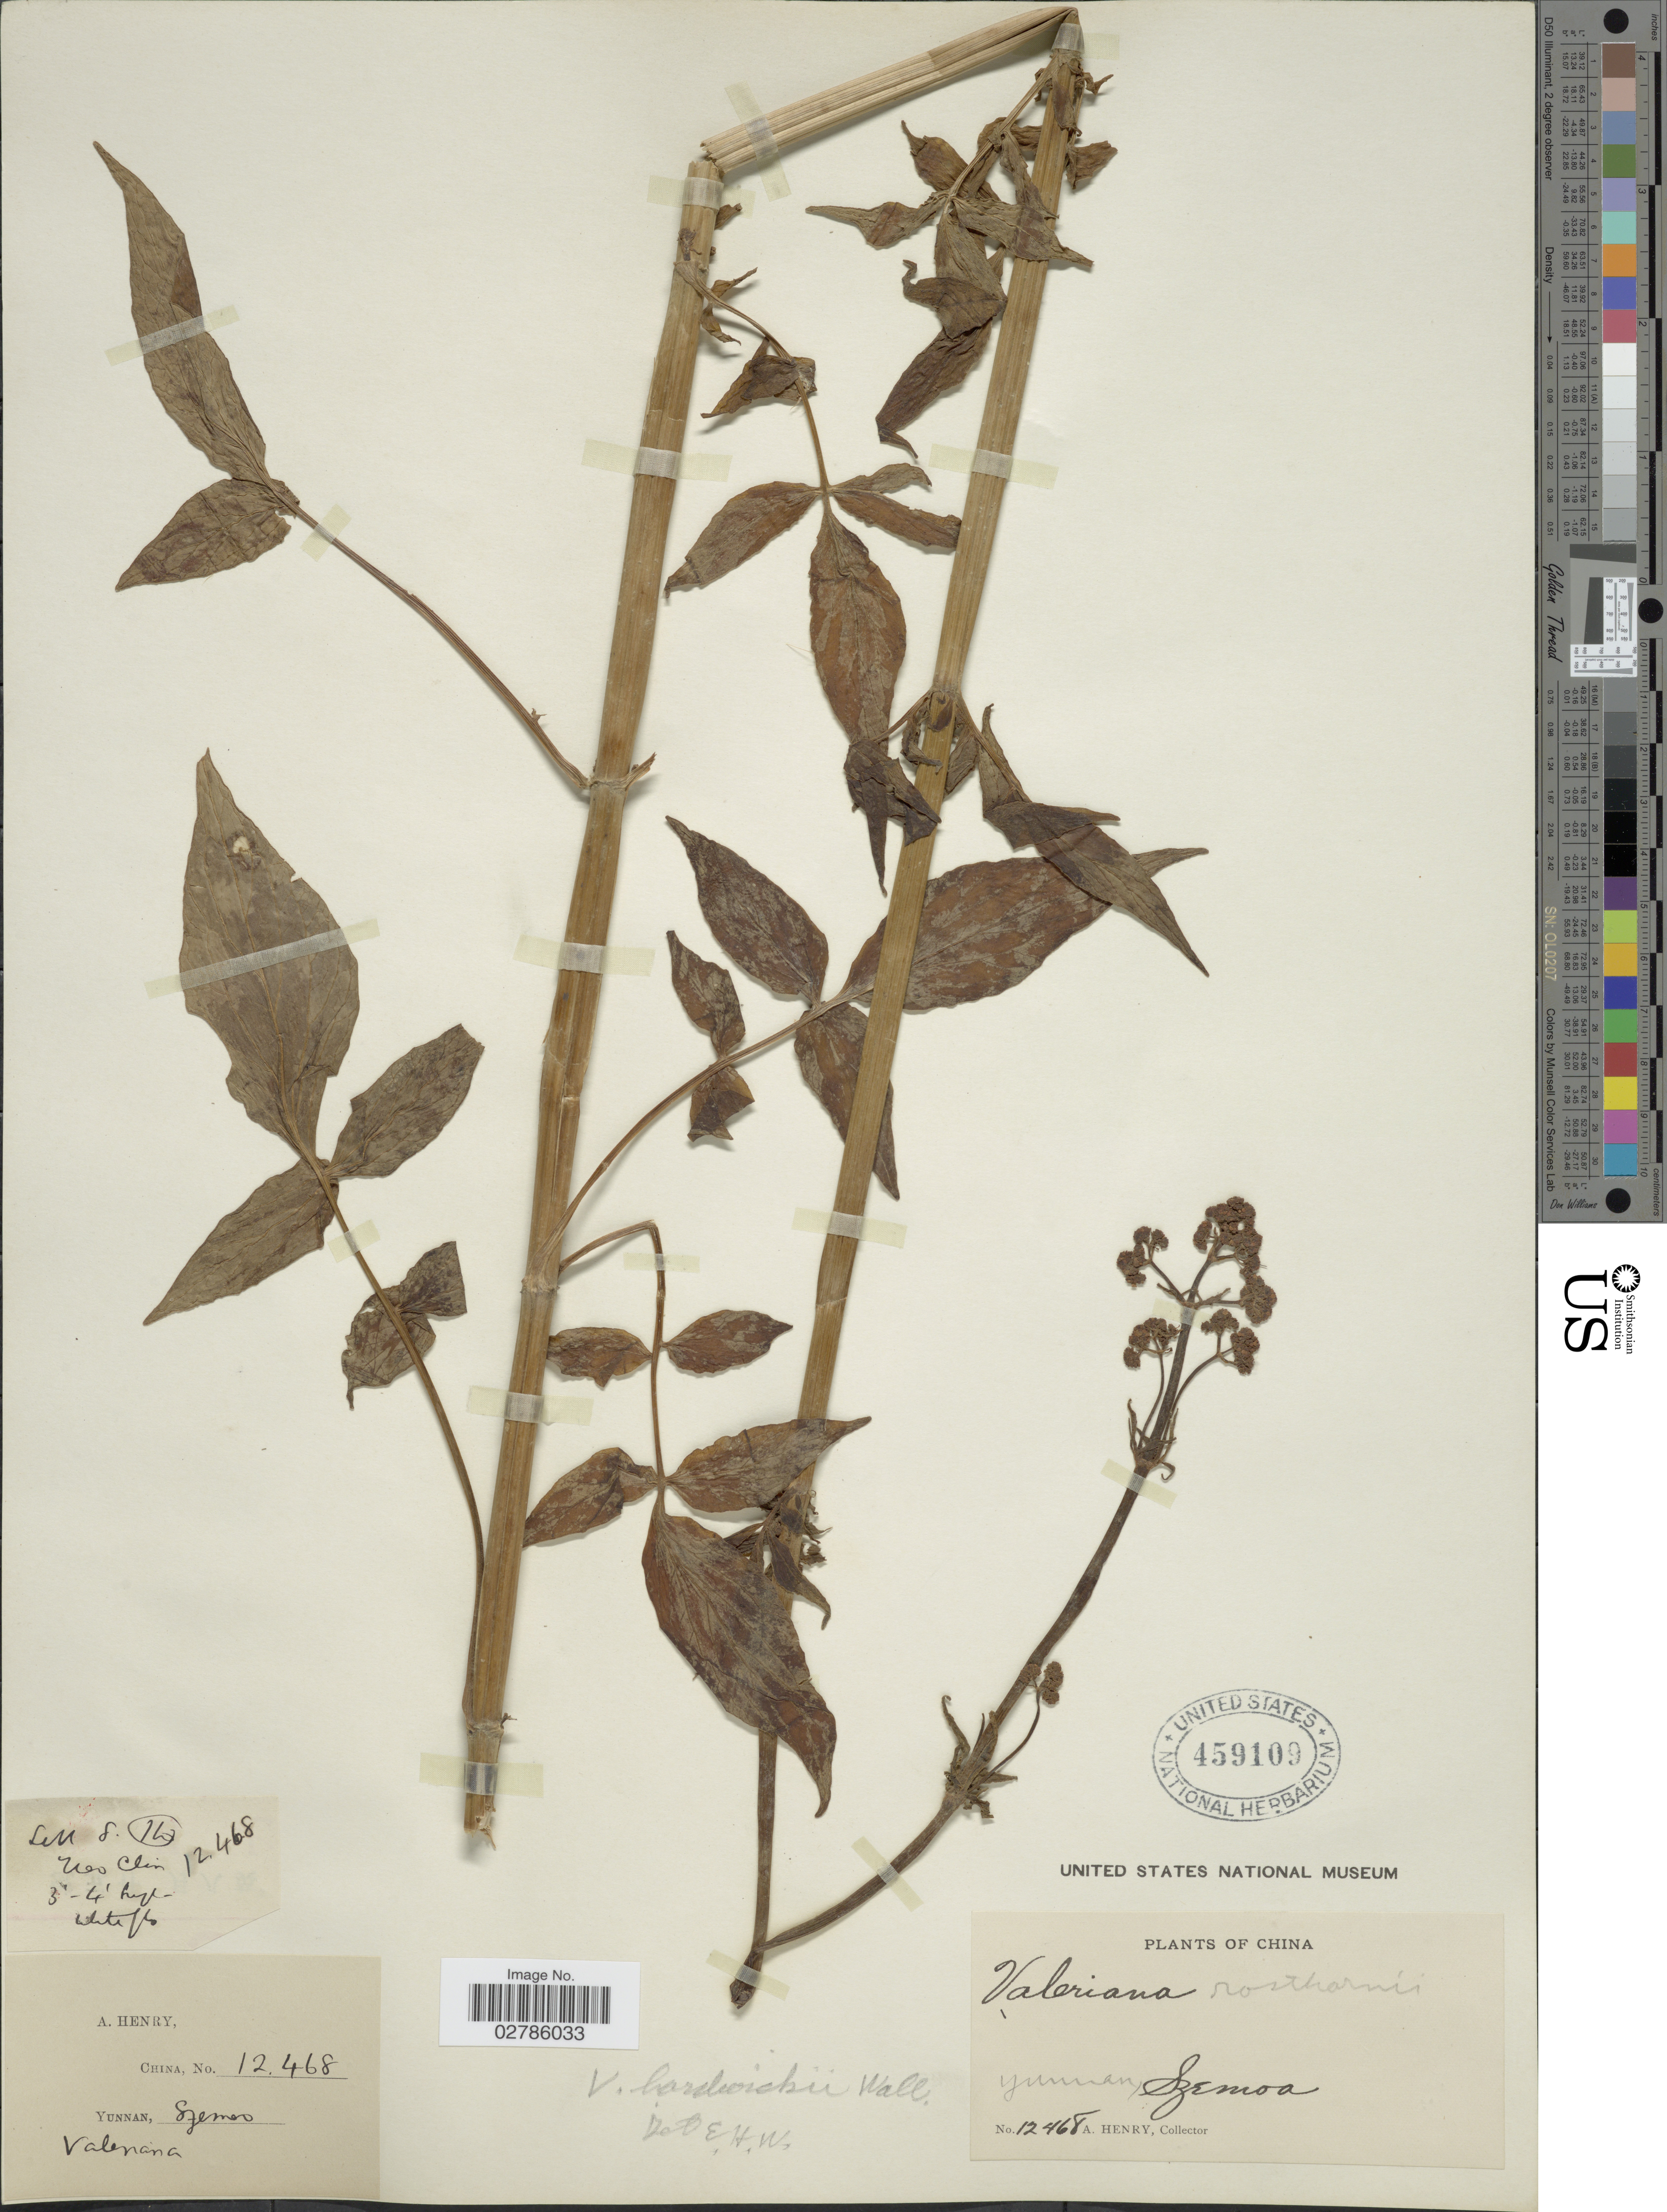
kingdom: Plantae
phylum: Tracheophyta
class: Magnoliopsida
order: Dipsacales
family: Caprifoliaceae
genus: Valeriana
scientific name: Valeriana hardwickii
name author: Wall.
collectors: A. Henry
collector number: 12468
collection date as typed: Transcribed d/m/y: /9/8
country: China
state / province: Yunnan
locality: Szemoa. Wo Chin. Ho.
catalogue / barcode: US 459109